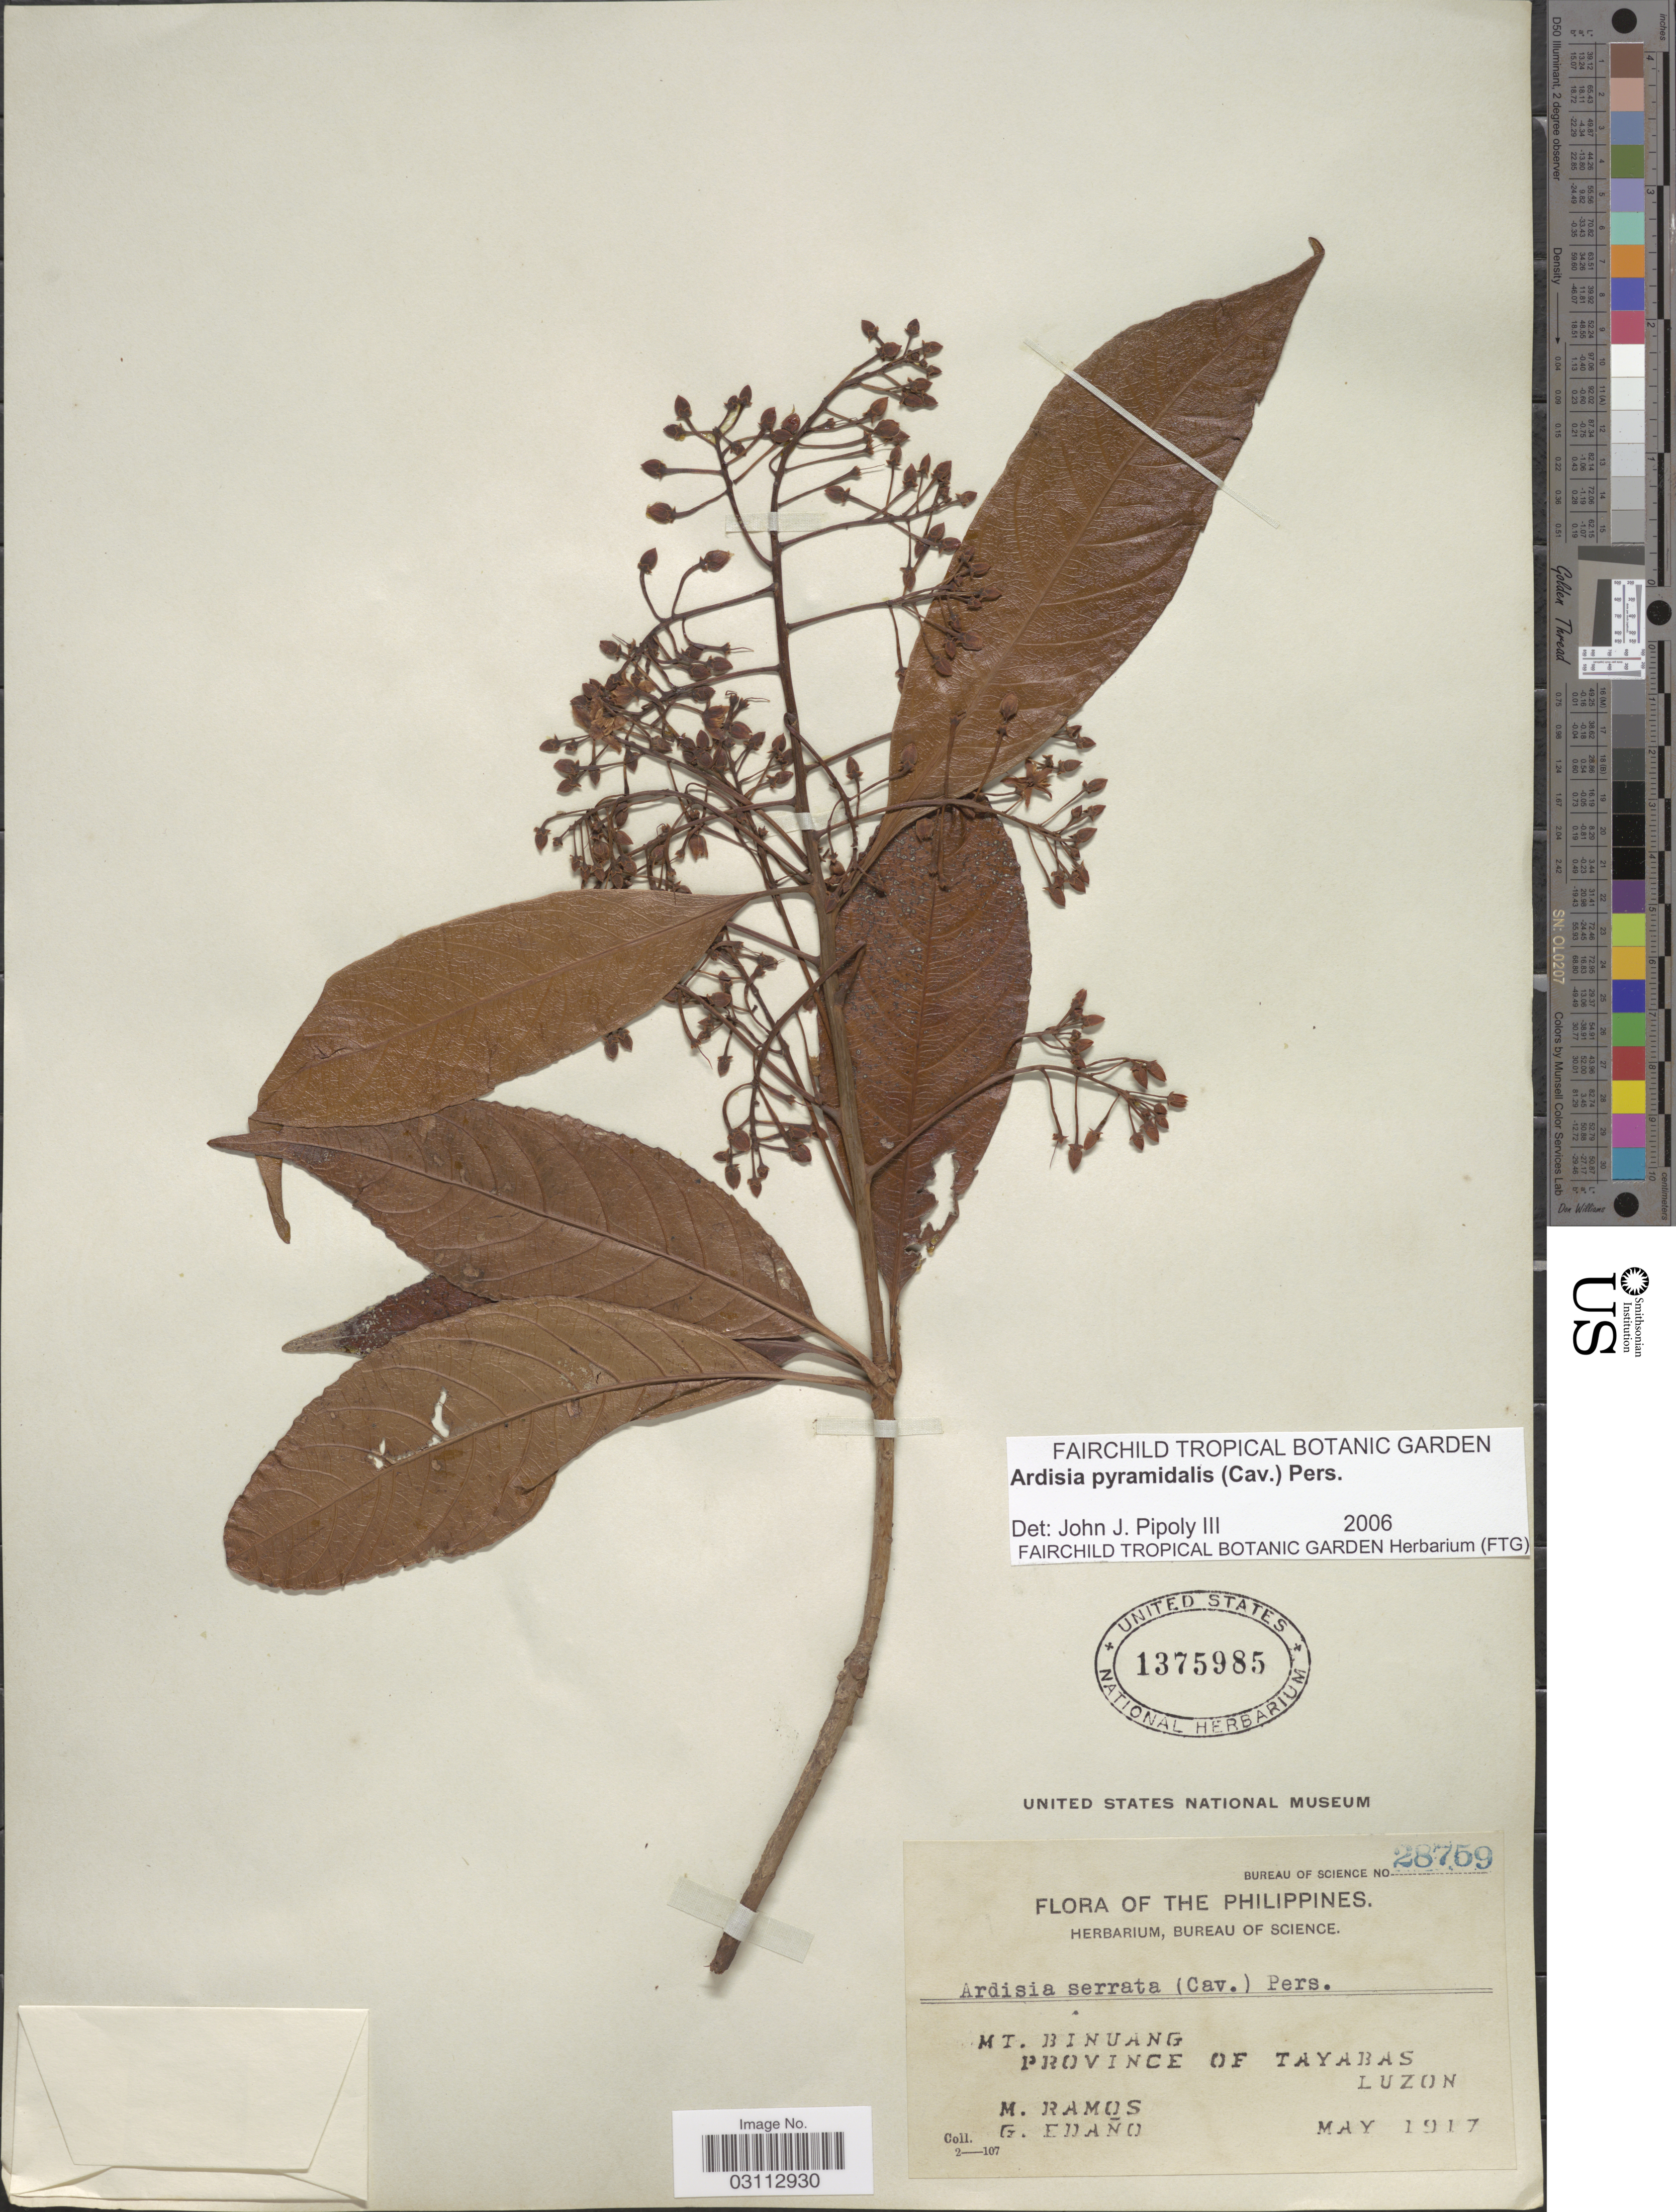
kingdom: Plantae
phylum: Tracheophyta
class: Magnoliopsida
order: Ericales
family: Primulaceae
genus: Ardisia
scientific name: Ardisia pyramidalis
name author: (Cav.) Pers.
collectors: M. Ramos & G. Edaño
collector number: Bureau of Science 28759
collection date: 1917-05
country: Philippines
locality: Mt. Binuang. Province of Tayabas. Luzon.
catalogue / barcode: US 1375985